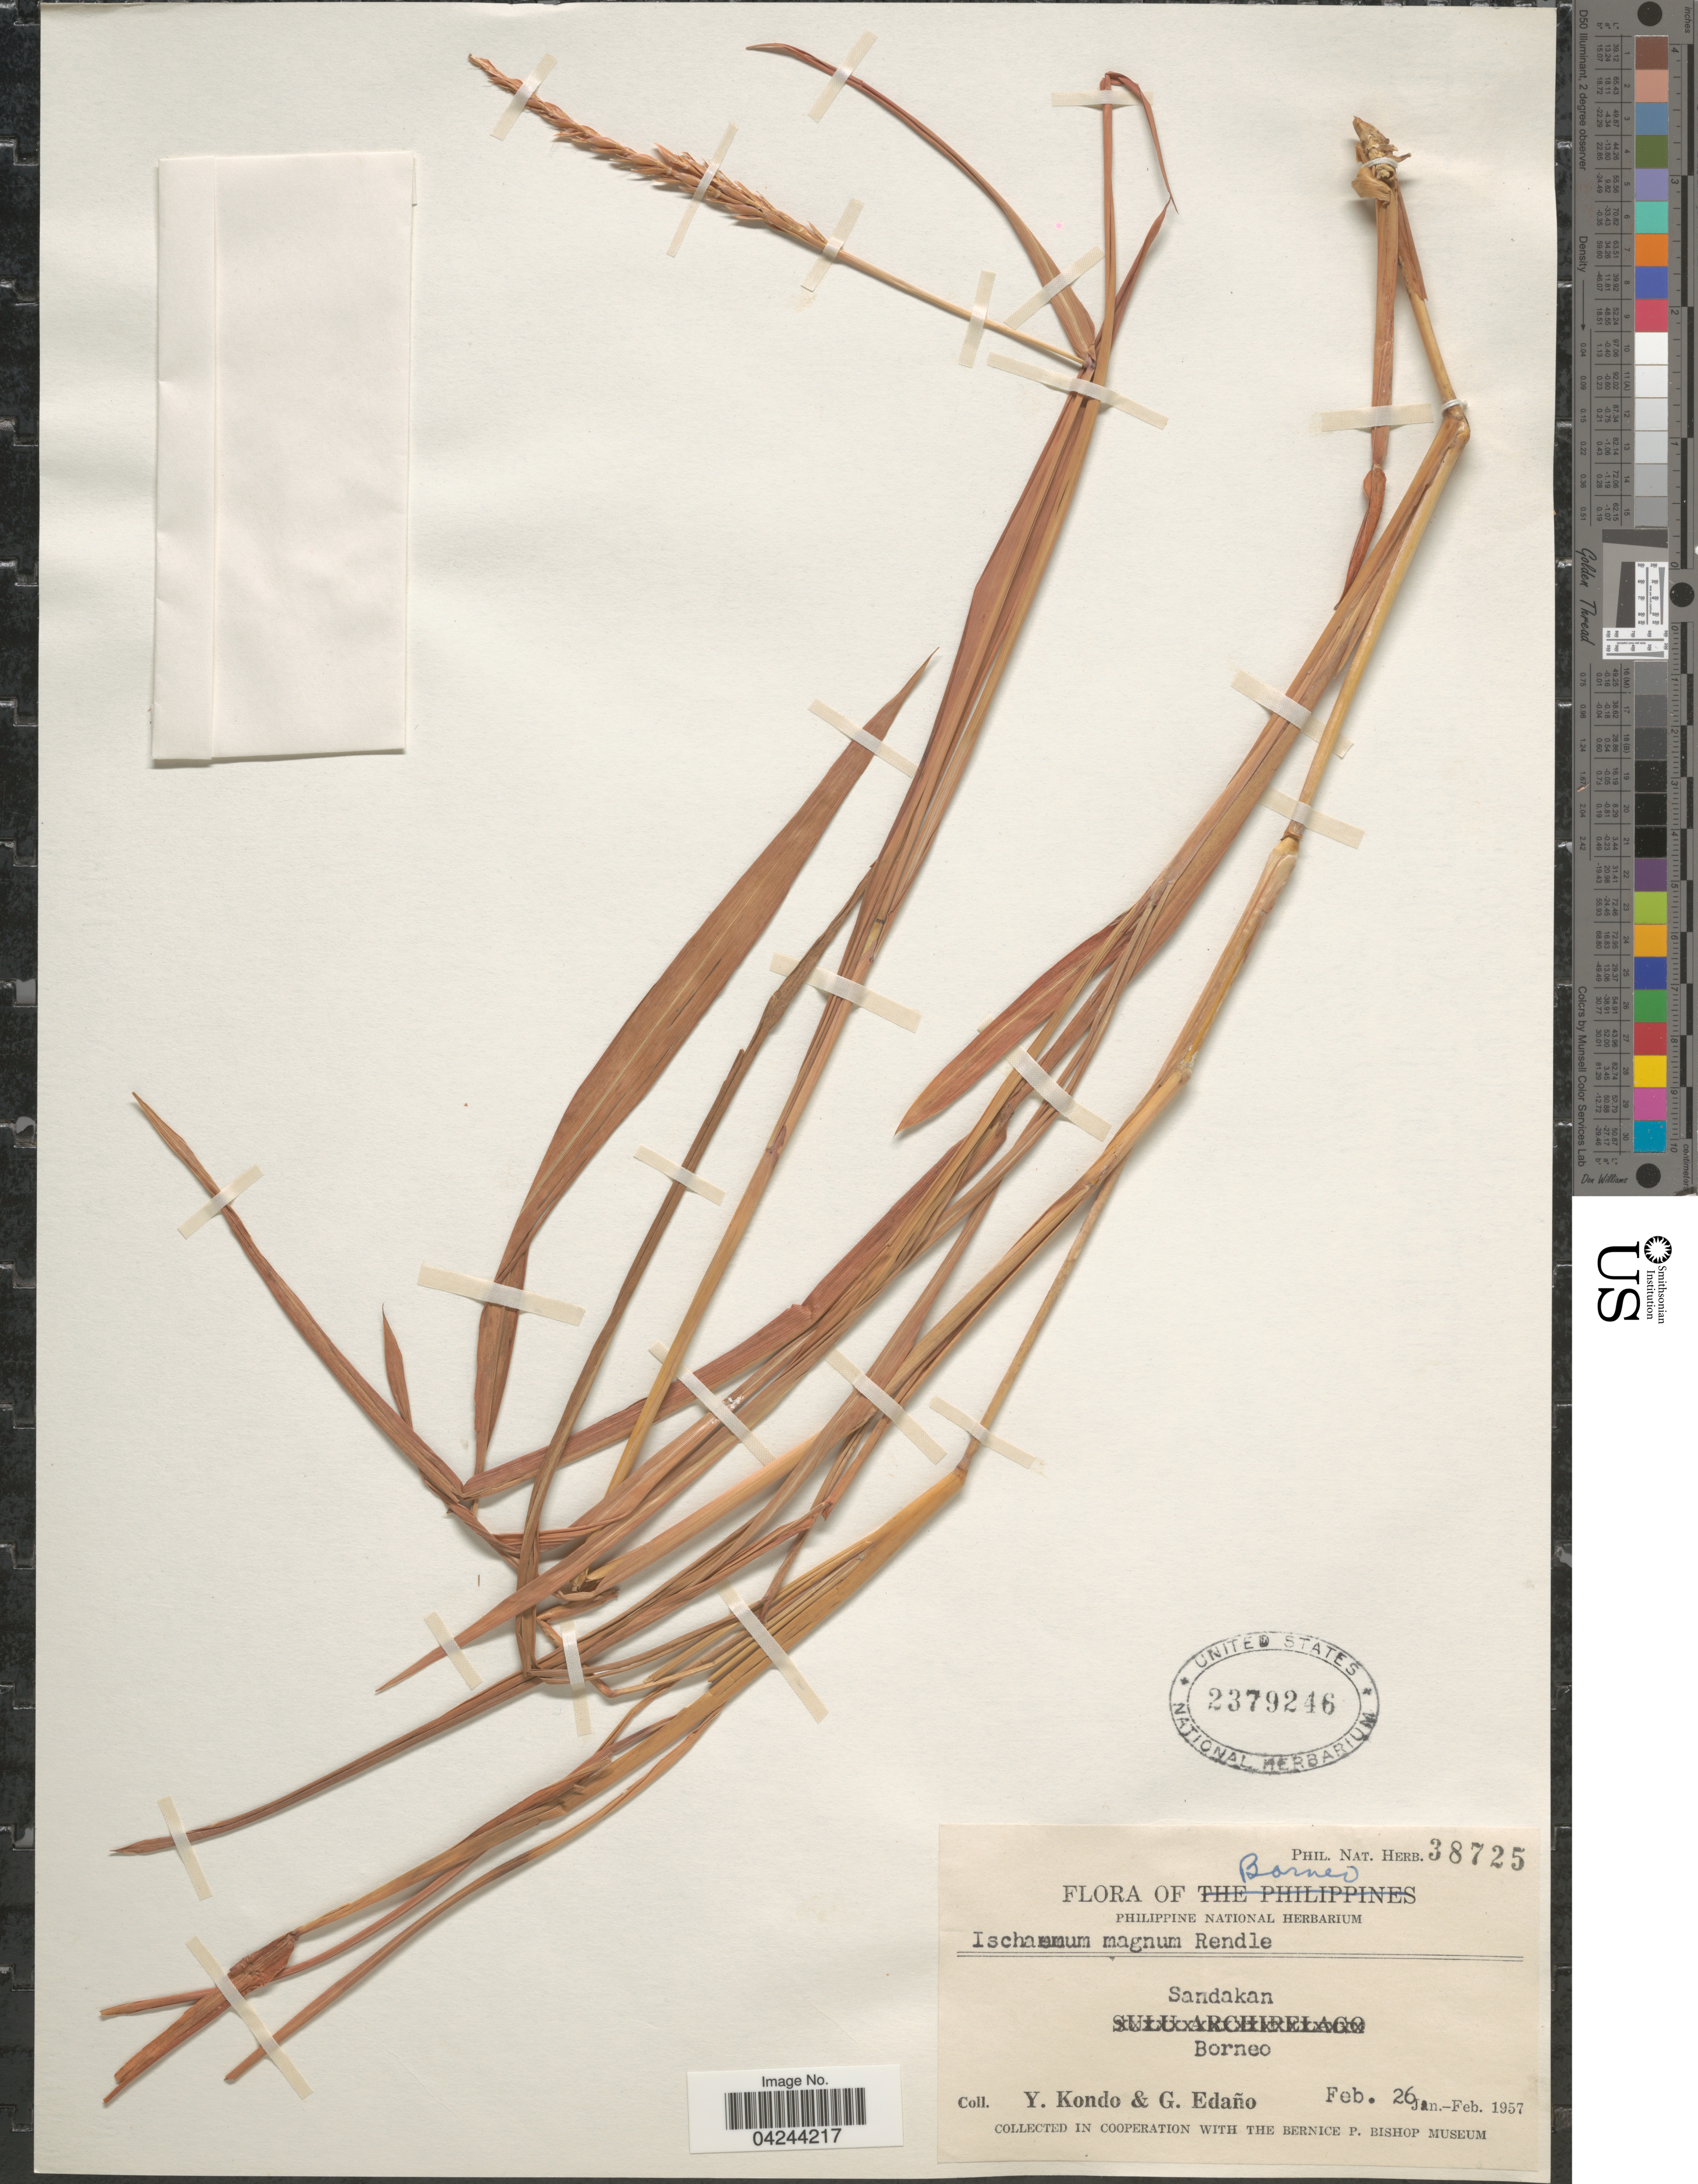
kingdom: Plantae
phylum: Tracheophyta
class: Liliopsida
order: Poales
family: Poaceae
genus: Ischaemum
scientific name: Ischaemum magnum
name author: Rendle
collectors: Y. Kondo & G. Edaño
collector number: Phil. Nat. Herb. 38725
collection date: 1957-02-26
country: Malaysia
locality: Borneo. Sandakan. Borneo.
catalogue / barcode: US 2379246